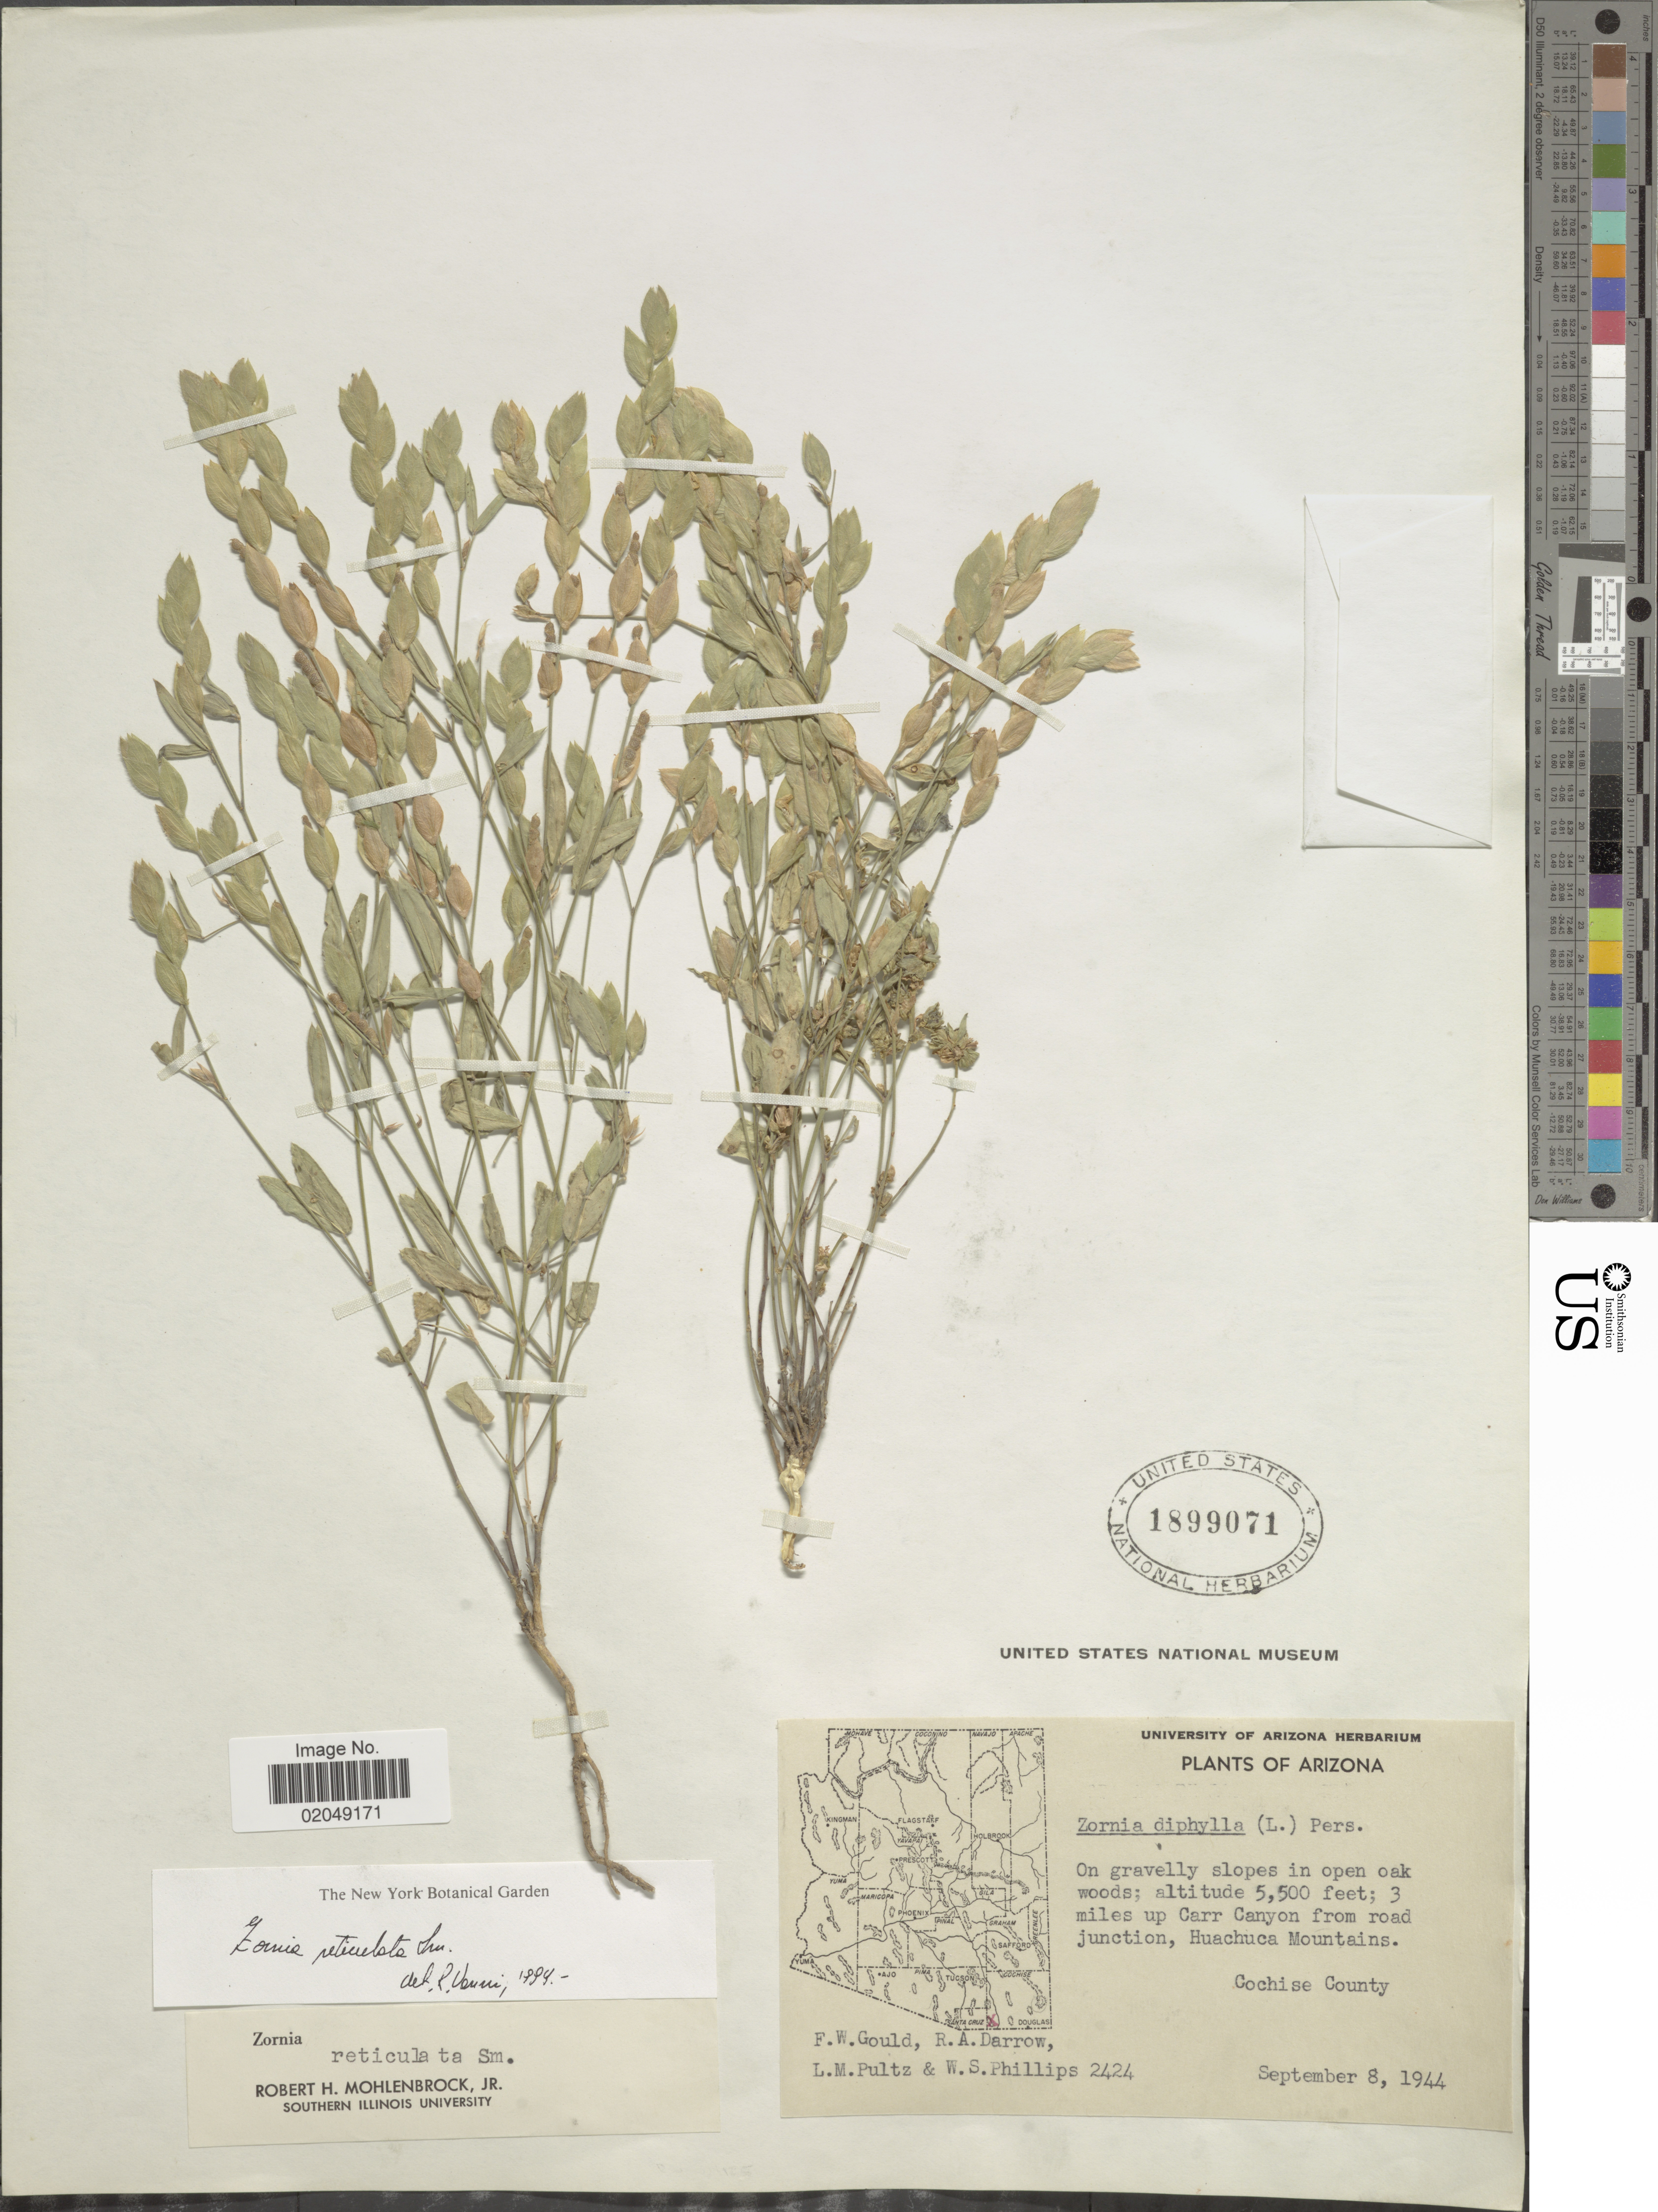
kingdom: Plantae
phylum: Tracheophyta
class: Magnoliopsida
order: Fabales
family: Fabaceae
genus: Zornia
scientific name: Zornia reticulata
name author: Sm.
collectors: F. W. Gould, R. A. Darrow, L. Pultz & W. S. Phillips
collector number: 2424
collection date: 1944-09-08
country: United States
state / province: Arizona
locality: On gravelly slopes in open oak woods; 3 miles up Carr Canyon from road junction, Huachuca Mountains, Cochise County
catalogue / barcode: US 1899071